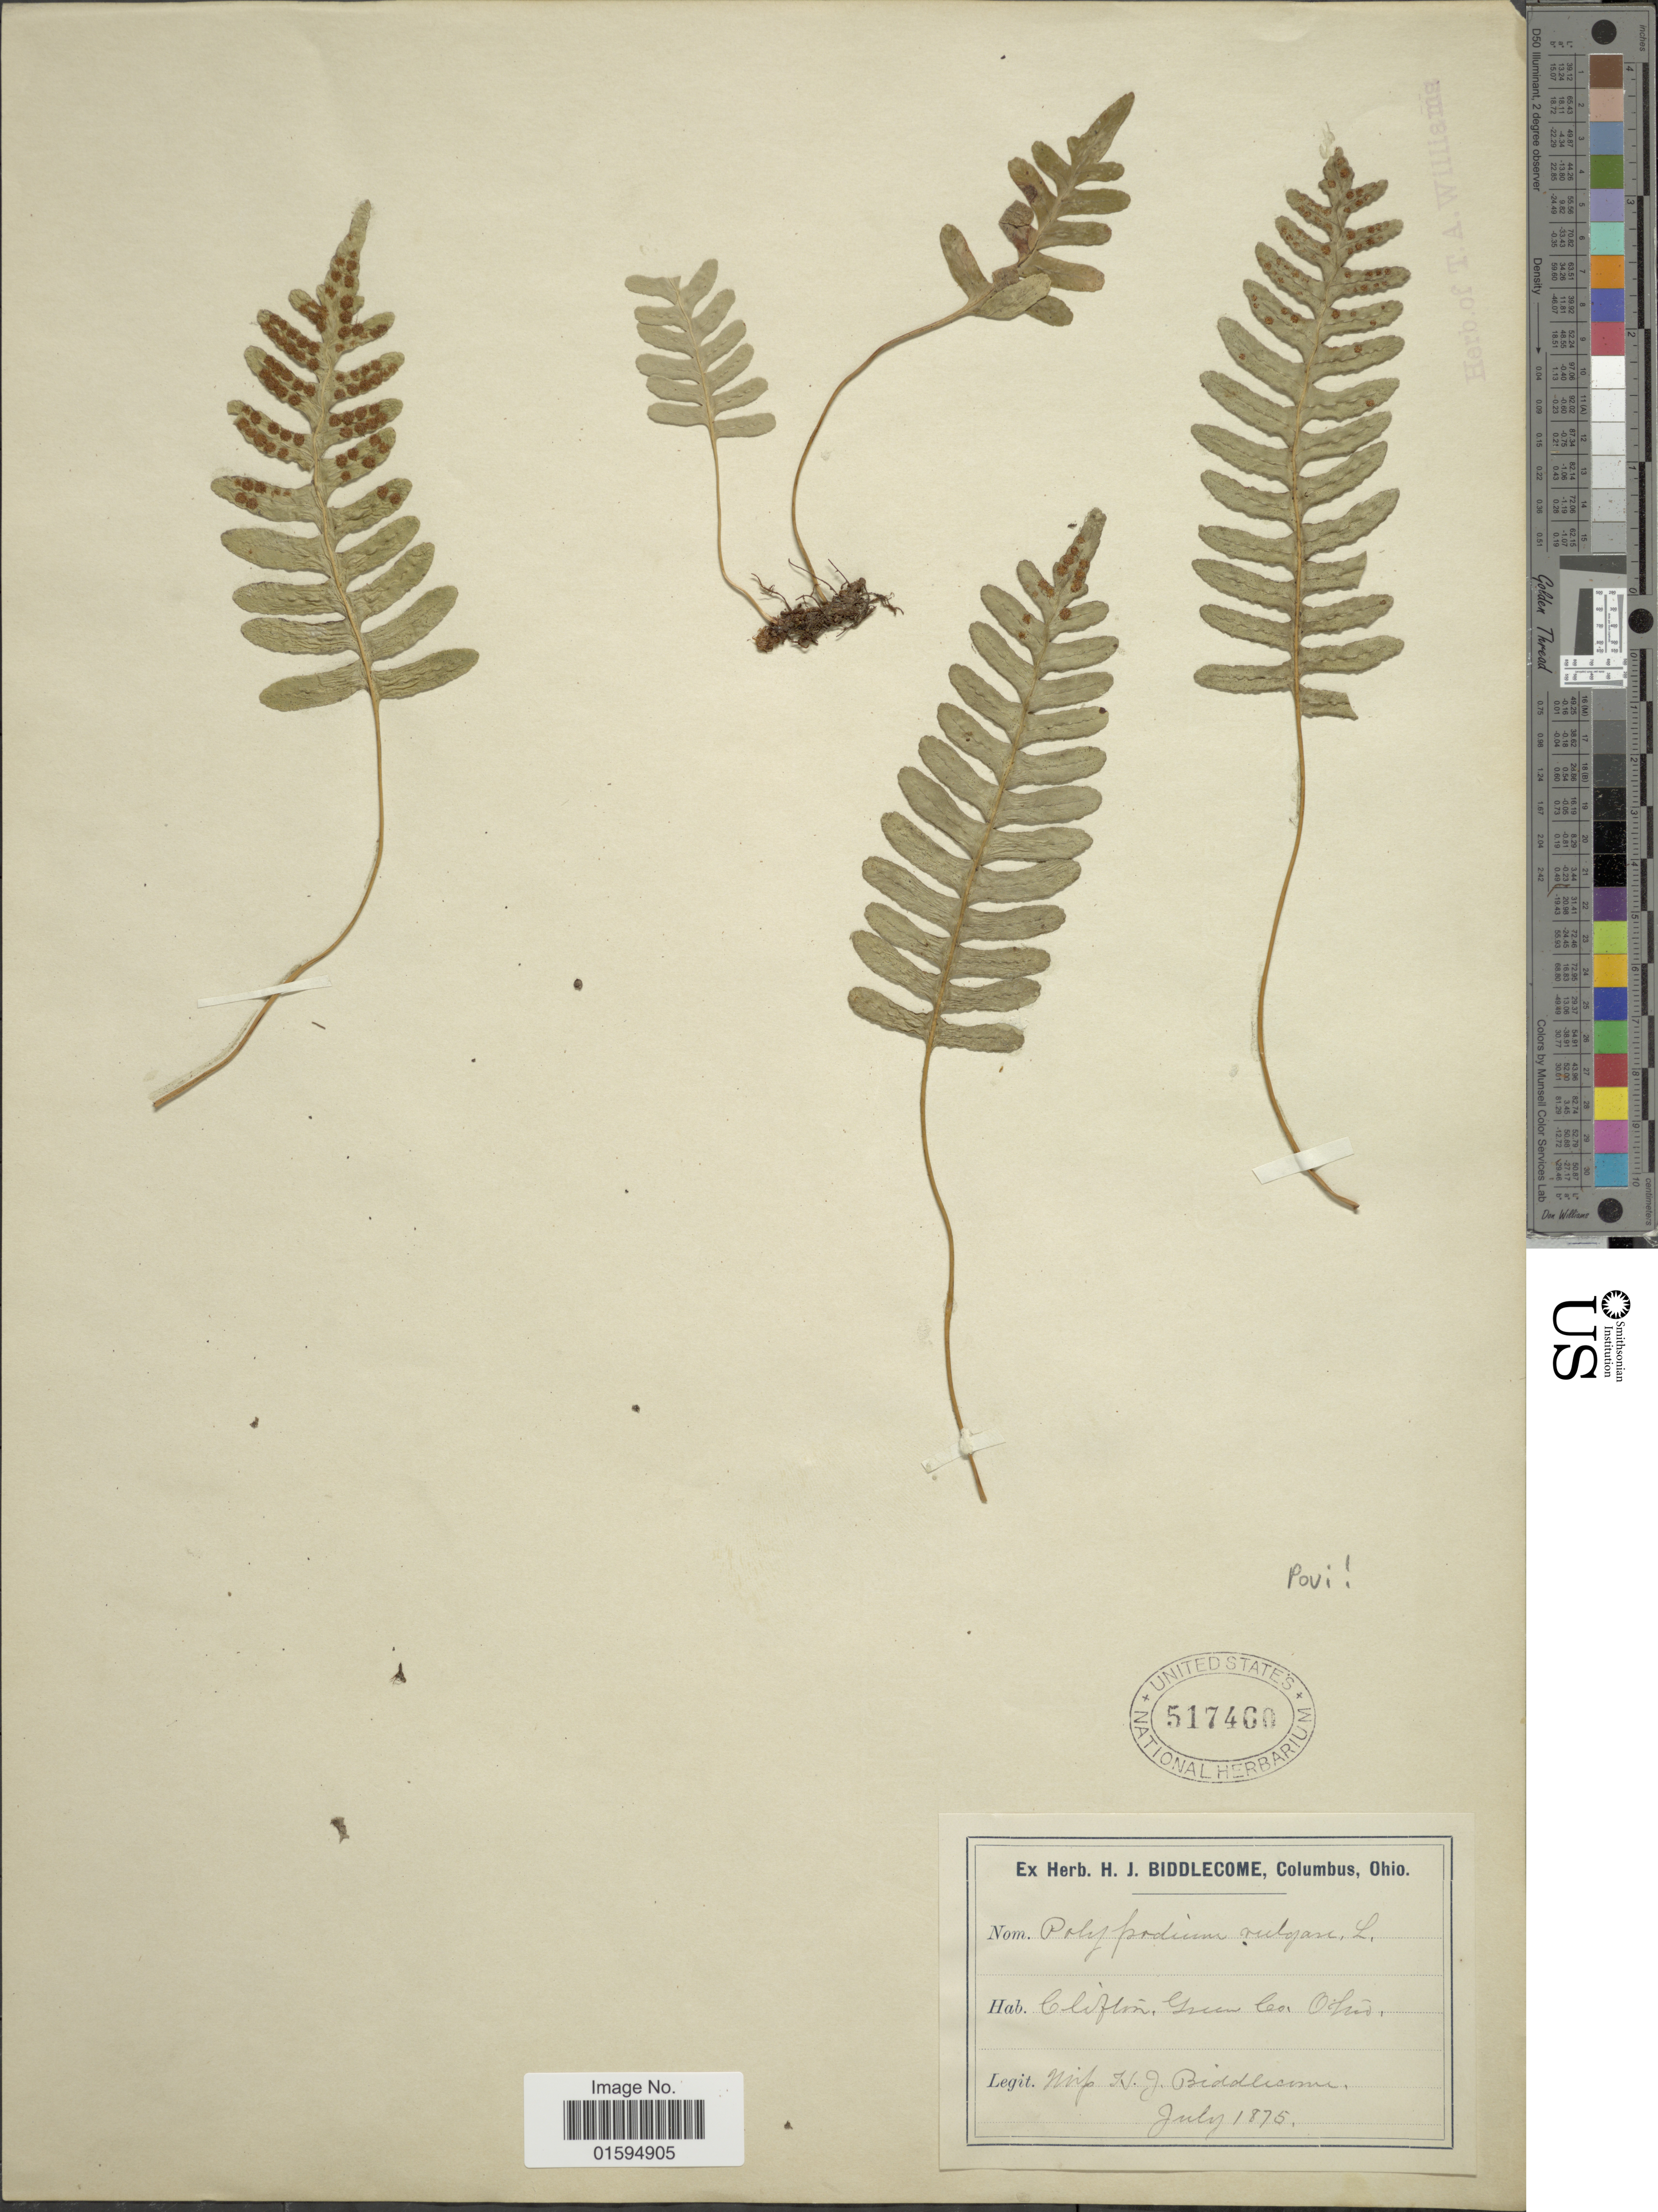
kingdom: Plantae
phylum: Tracheophyta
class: Polypodiopsida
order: Polypodiales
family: Polypodiaceae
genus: Polypodium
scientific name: Polypodium virginianum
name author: L.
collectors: H. Biddlecome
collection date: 1875-07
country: United States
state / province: Ohio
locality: Clifton, Green Co.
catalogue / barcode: US 517460